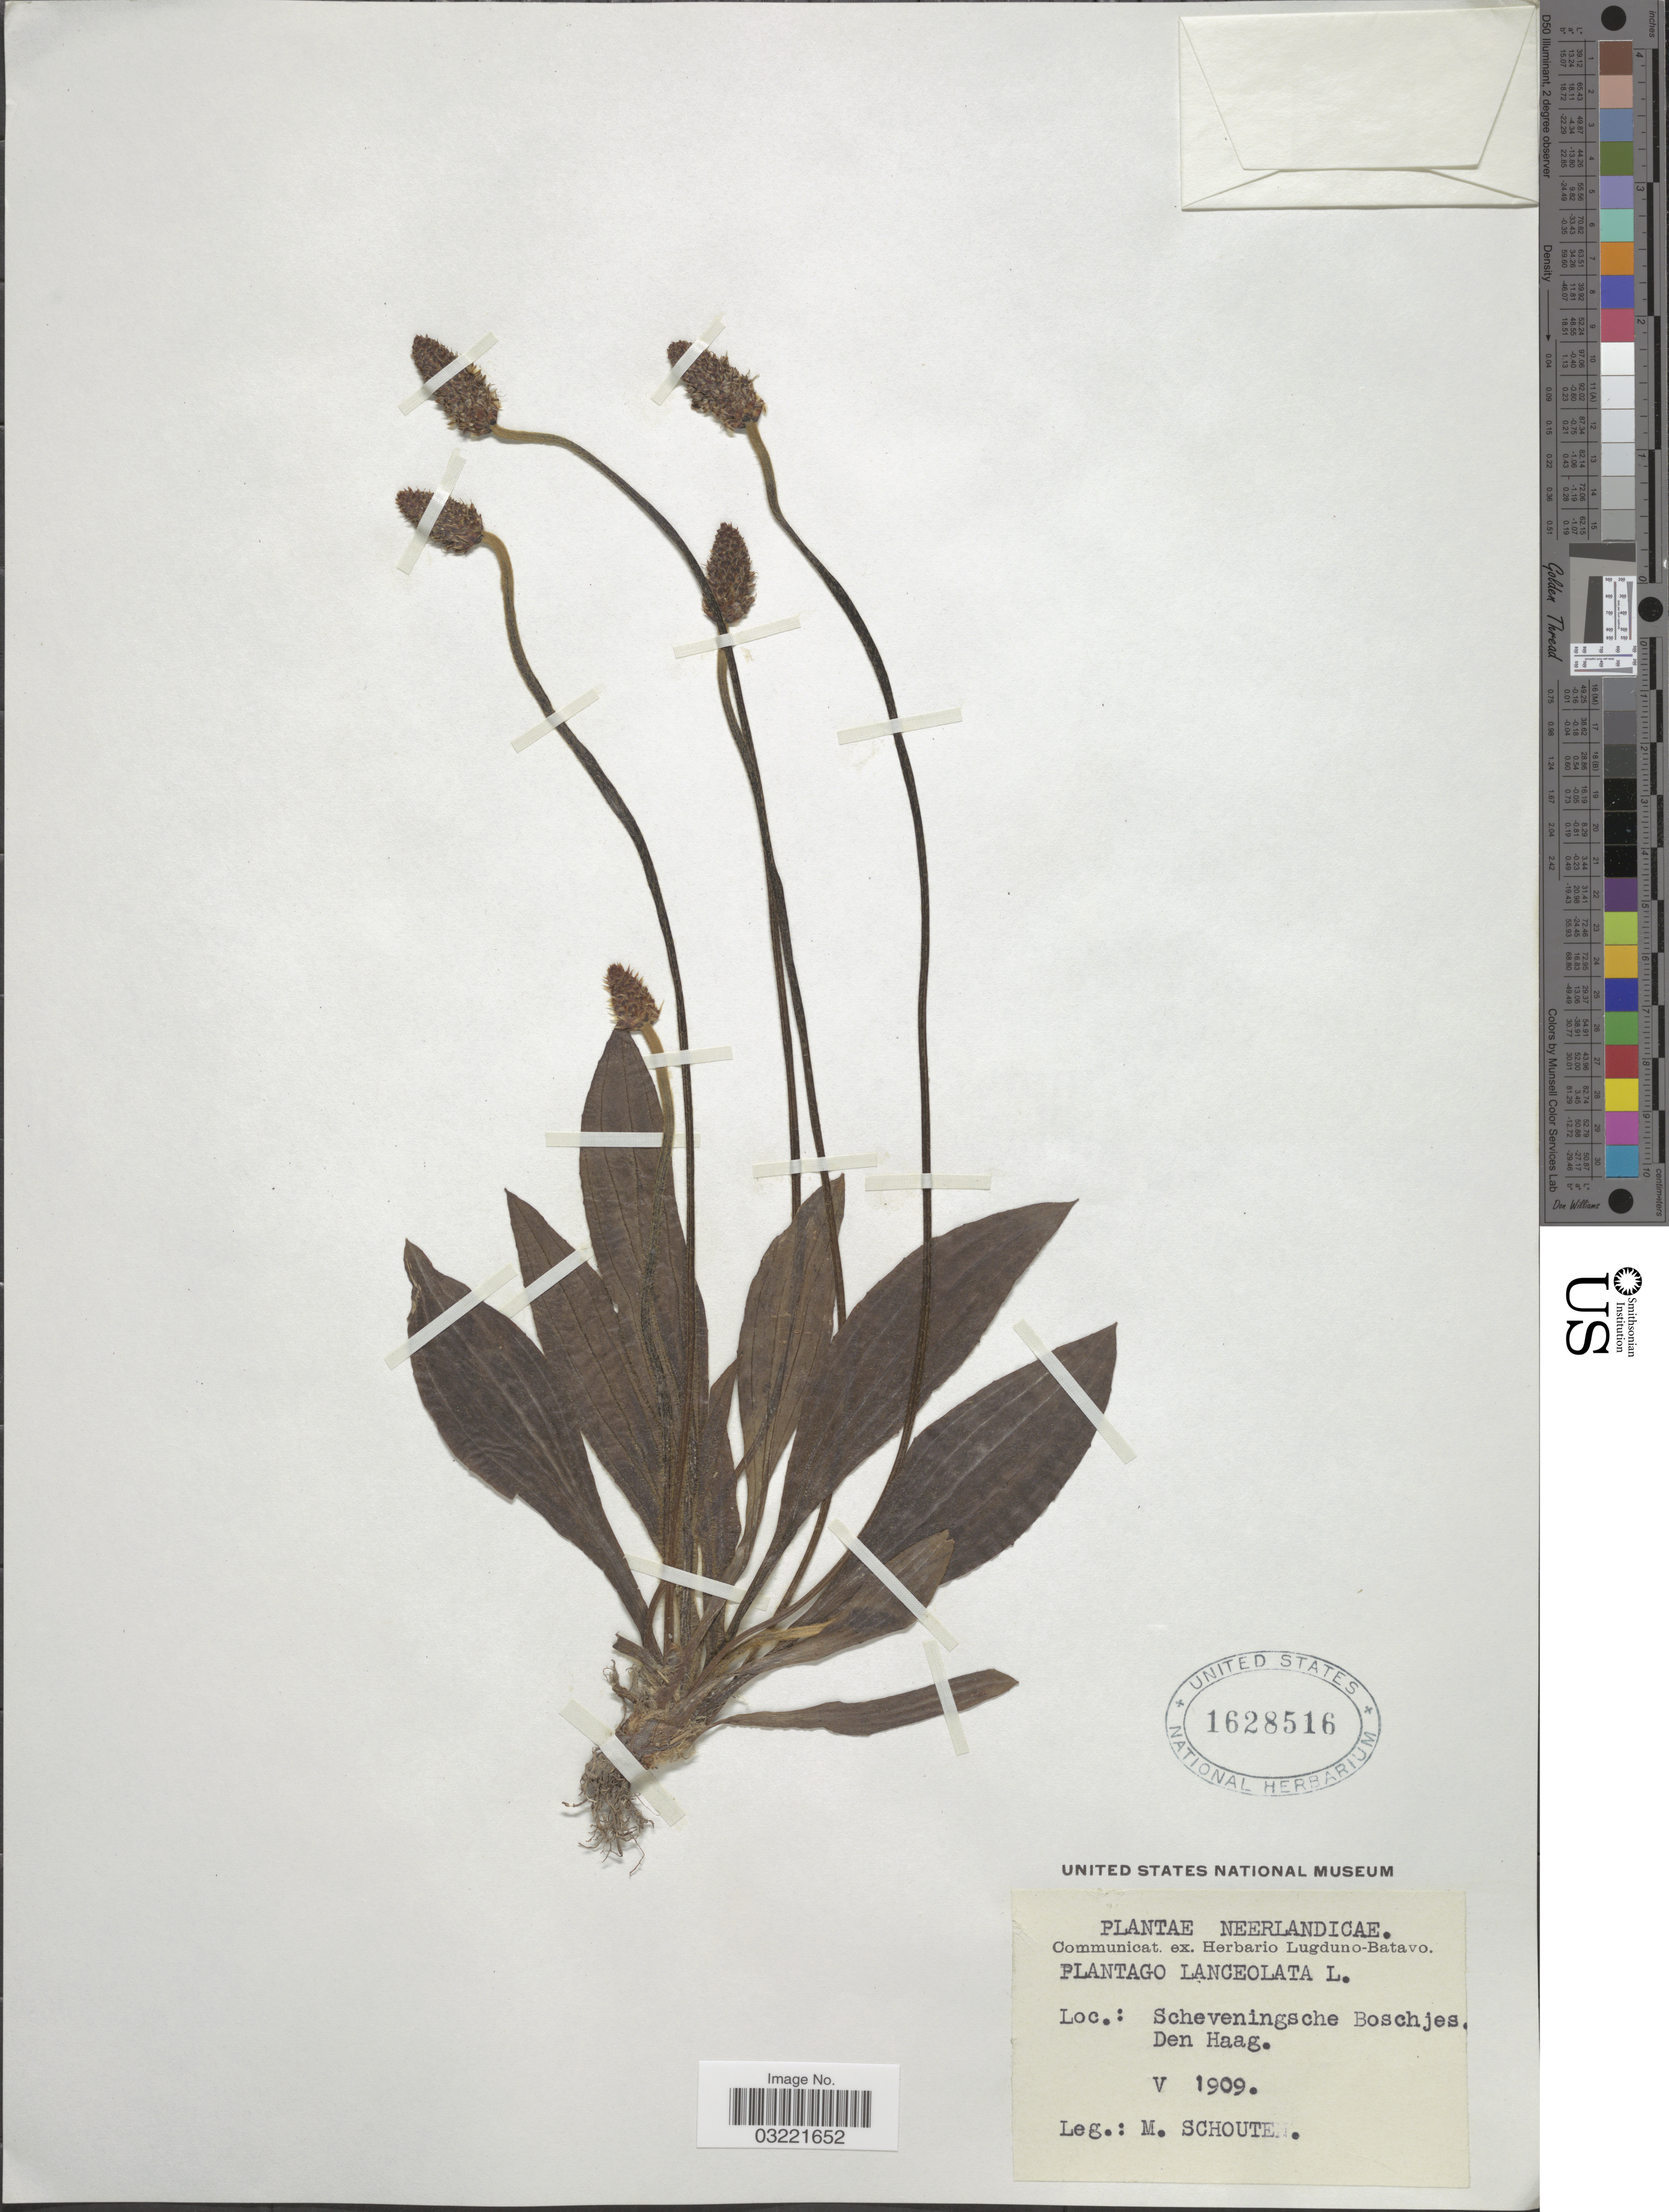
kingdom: Plantae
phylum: Tracheophyta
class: Magnoliopsida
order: Lamiales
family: Plantaginaceae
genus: Plantago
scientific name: Plantago lanceolata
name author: L.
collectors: M. Schoute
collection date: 1909-05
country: Netherlands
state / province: Zuid Holland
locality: Scheveningsche Boschjes. Den Haag.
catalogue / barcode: US 1628516